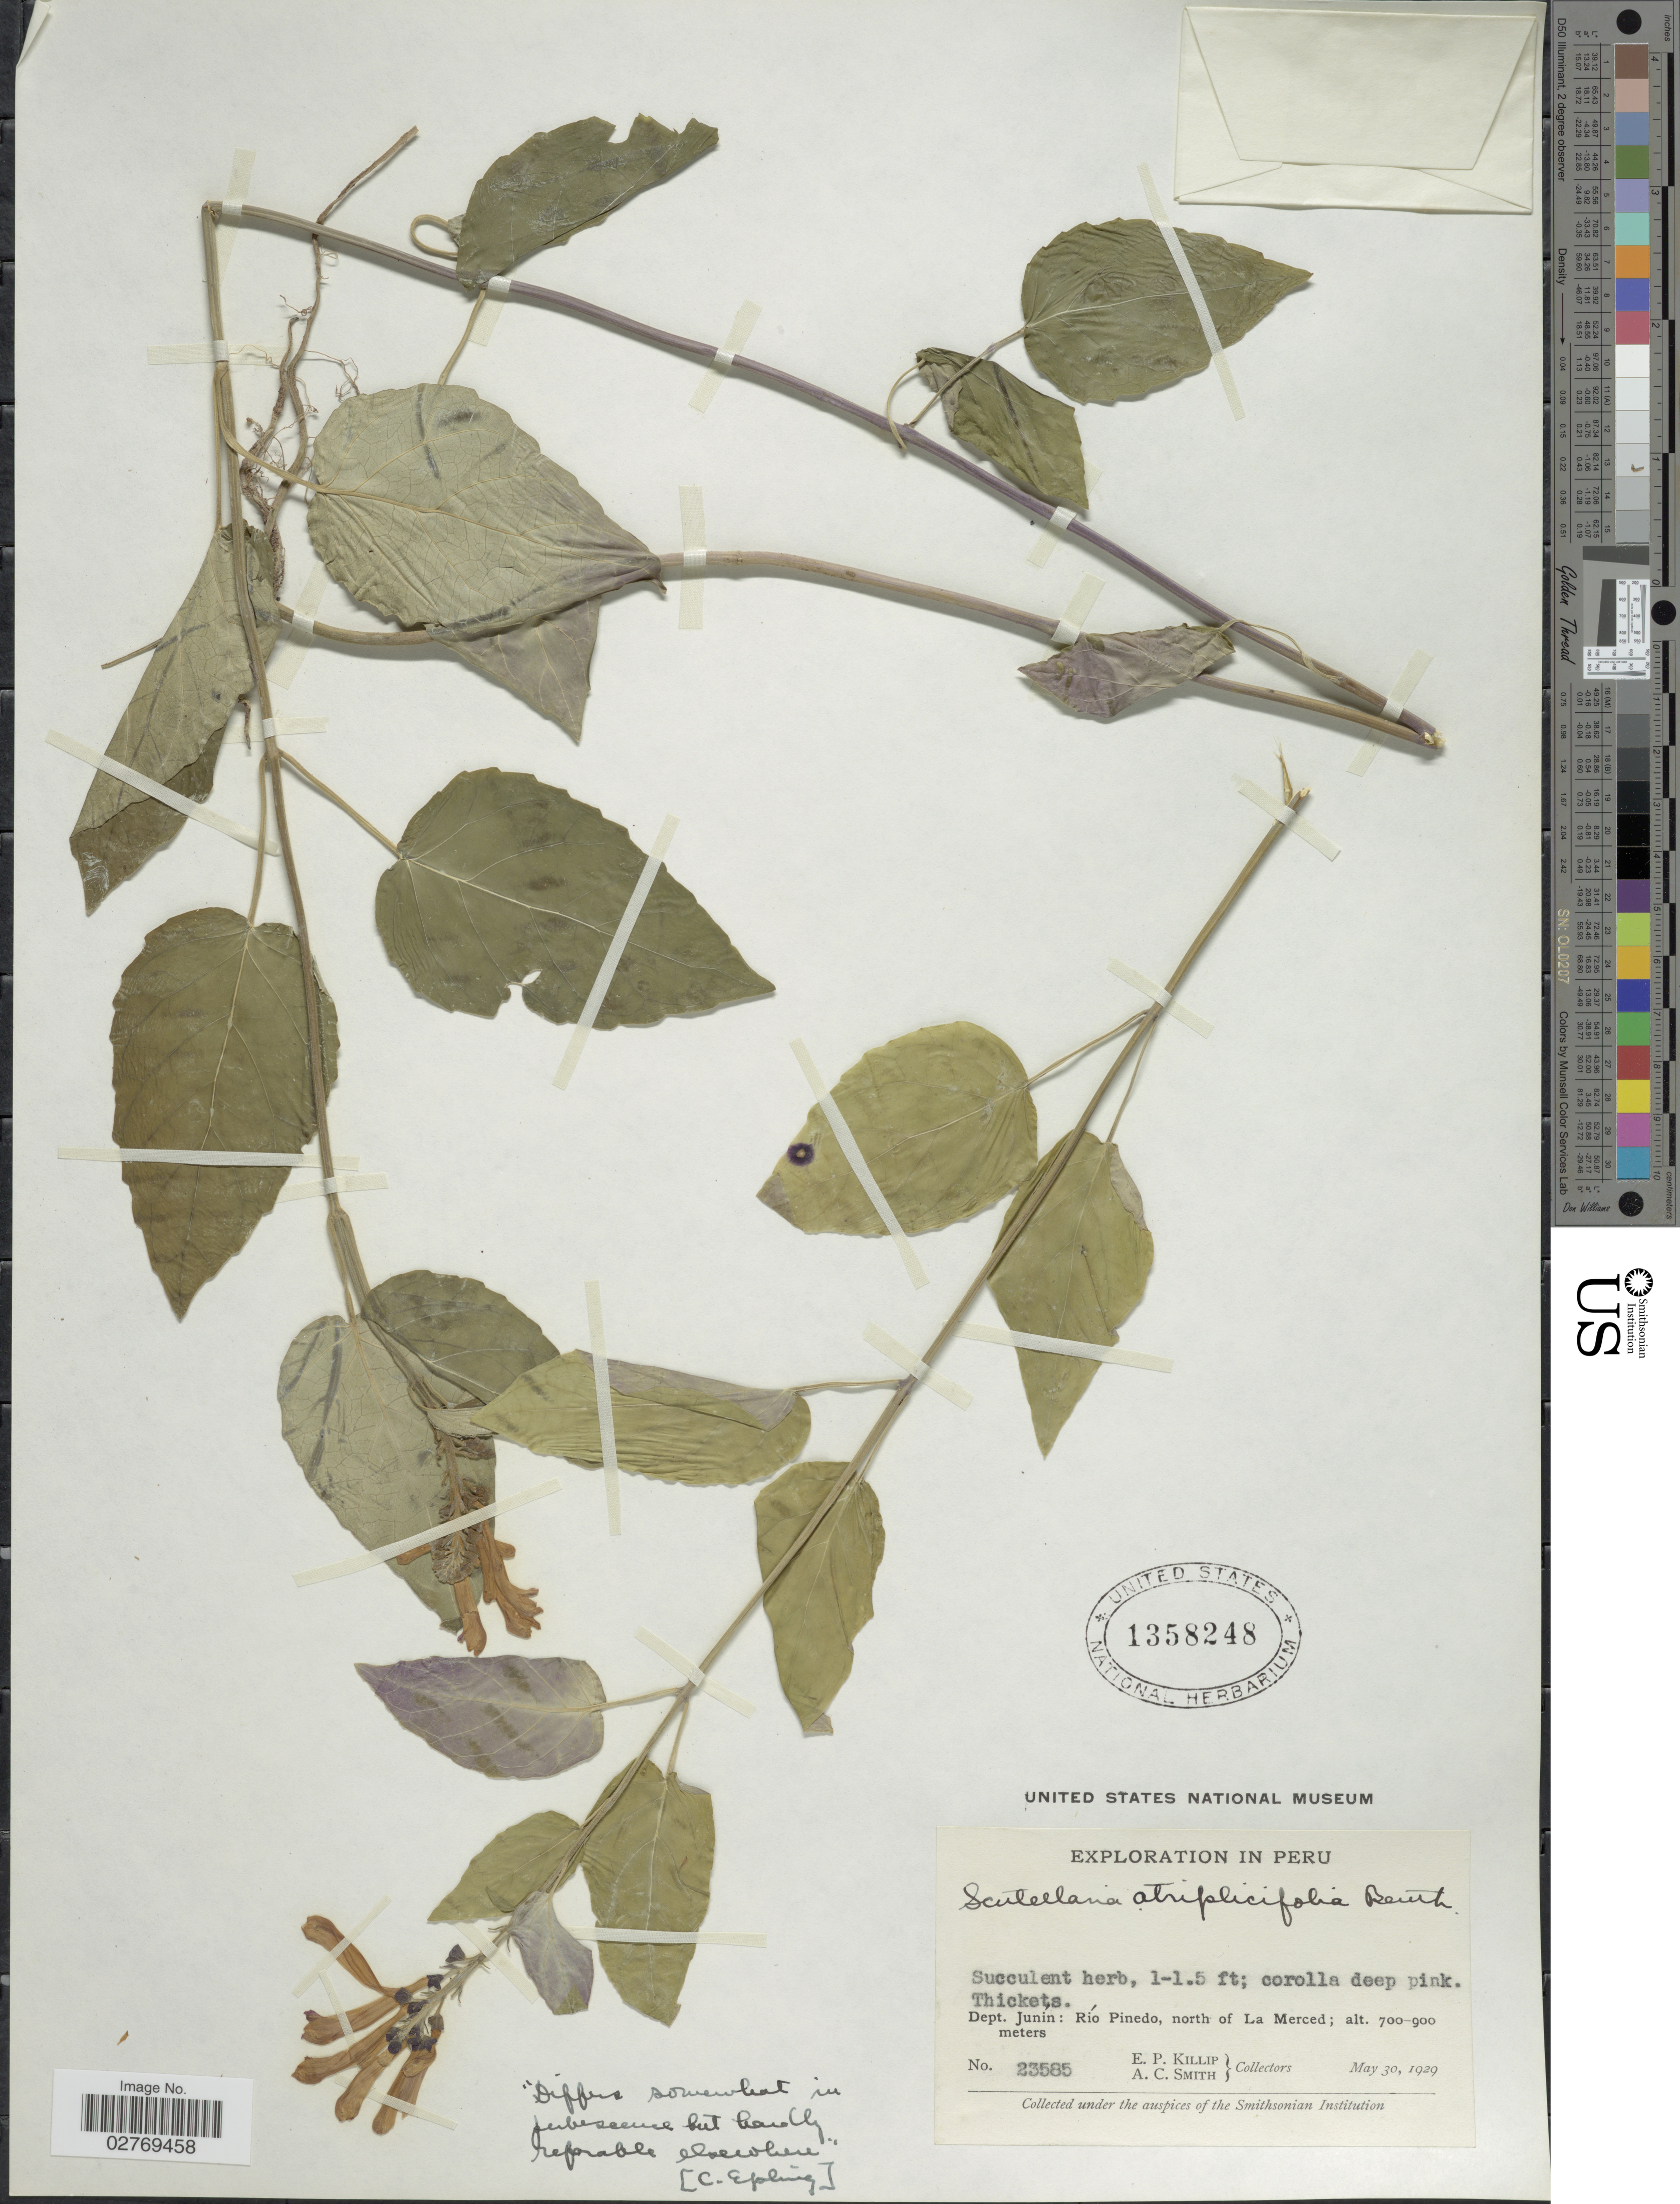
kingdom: Plantae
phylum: Tracheophyta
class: Magnoliopsida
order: Lamiales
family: Lamiaceae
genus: Scutellaria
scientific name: Scutellaria atriplicifolia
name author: Benth.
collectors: E. P. Killip & A. C. Smith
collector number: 23585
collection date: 1929-05-30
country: Peru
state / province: Junín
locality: Dept. Junín: Río Pinedo, north of La Merced.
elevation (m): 700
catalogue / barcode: US 1358248